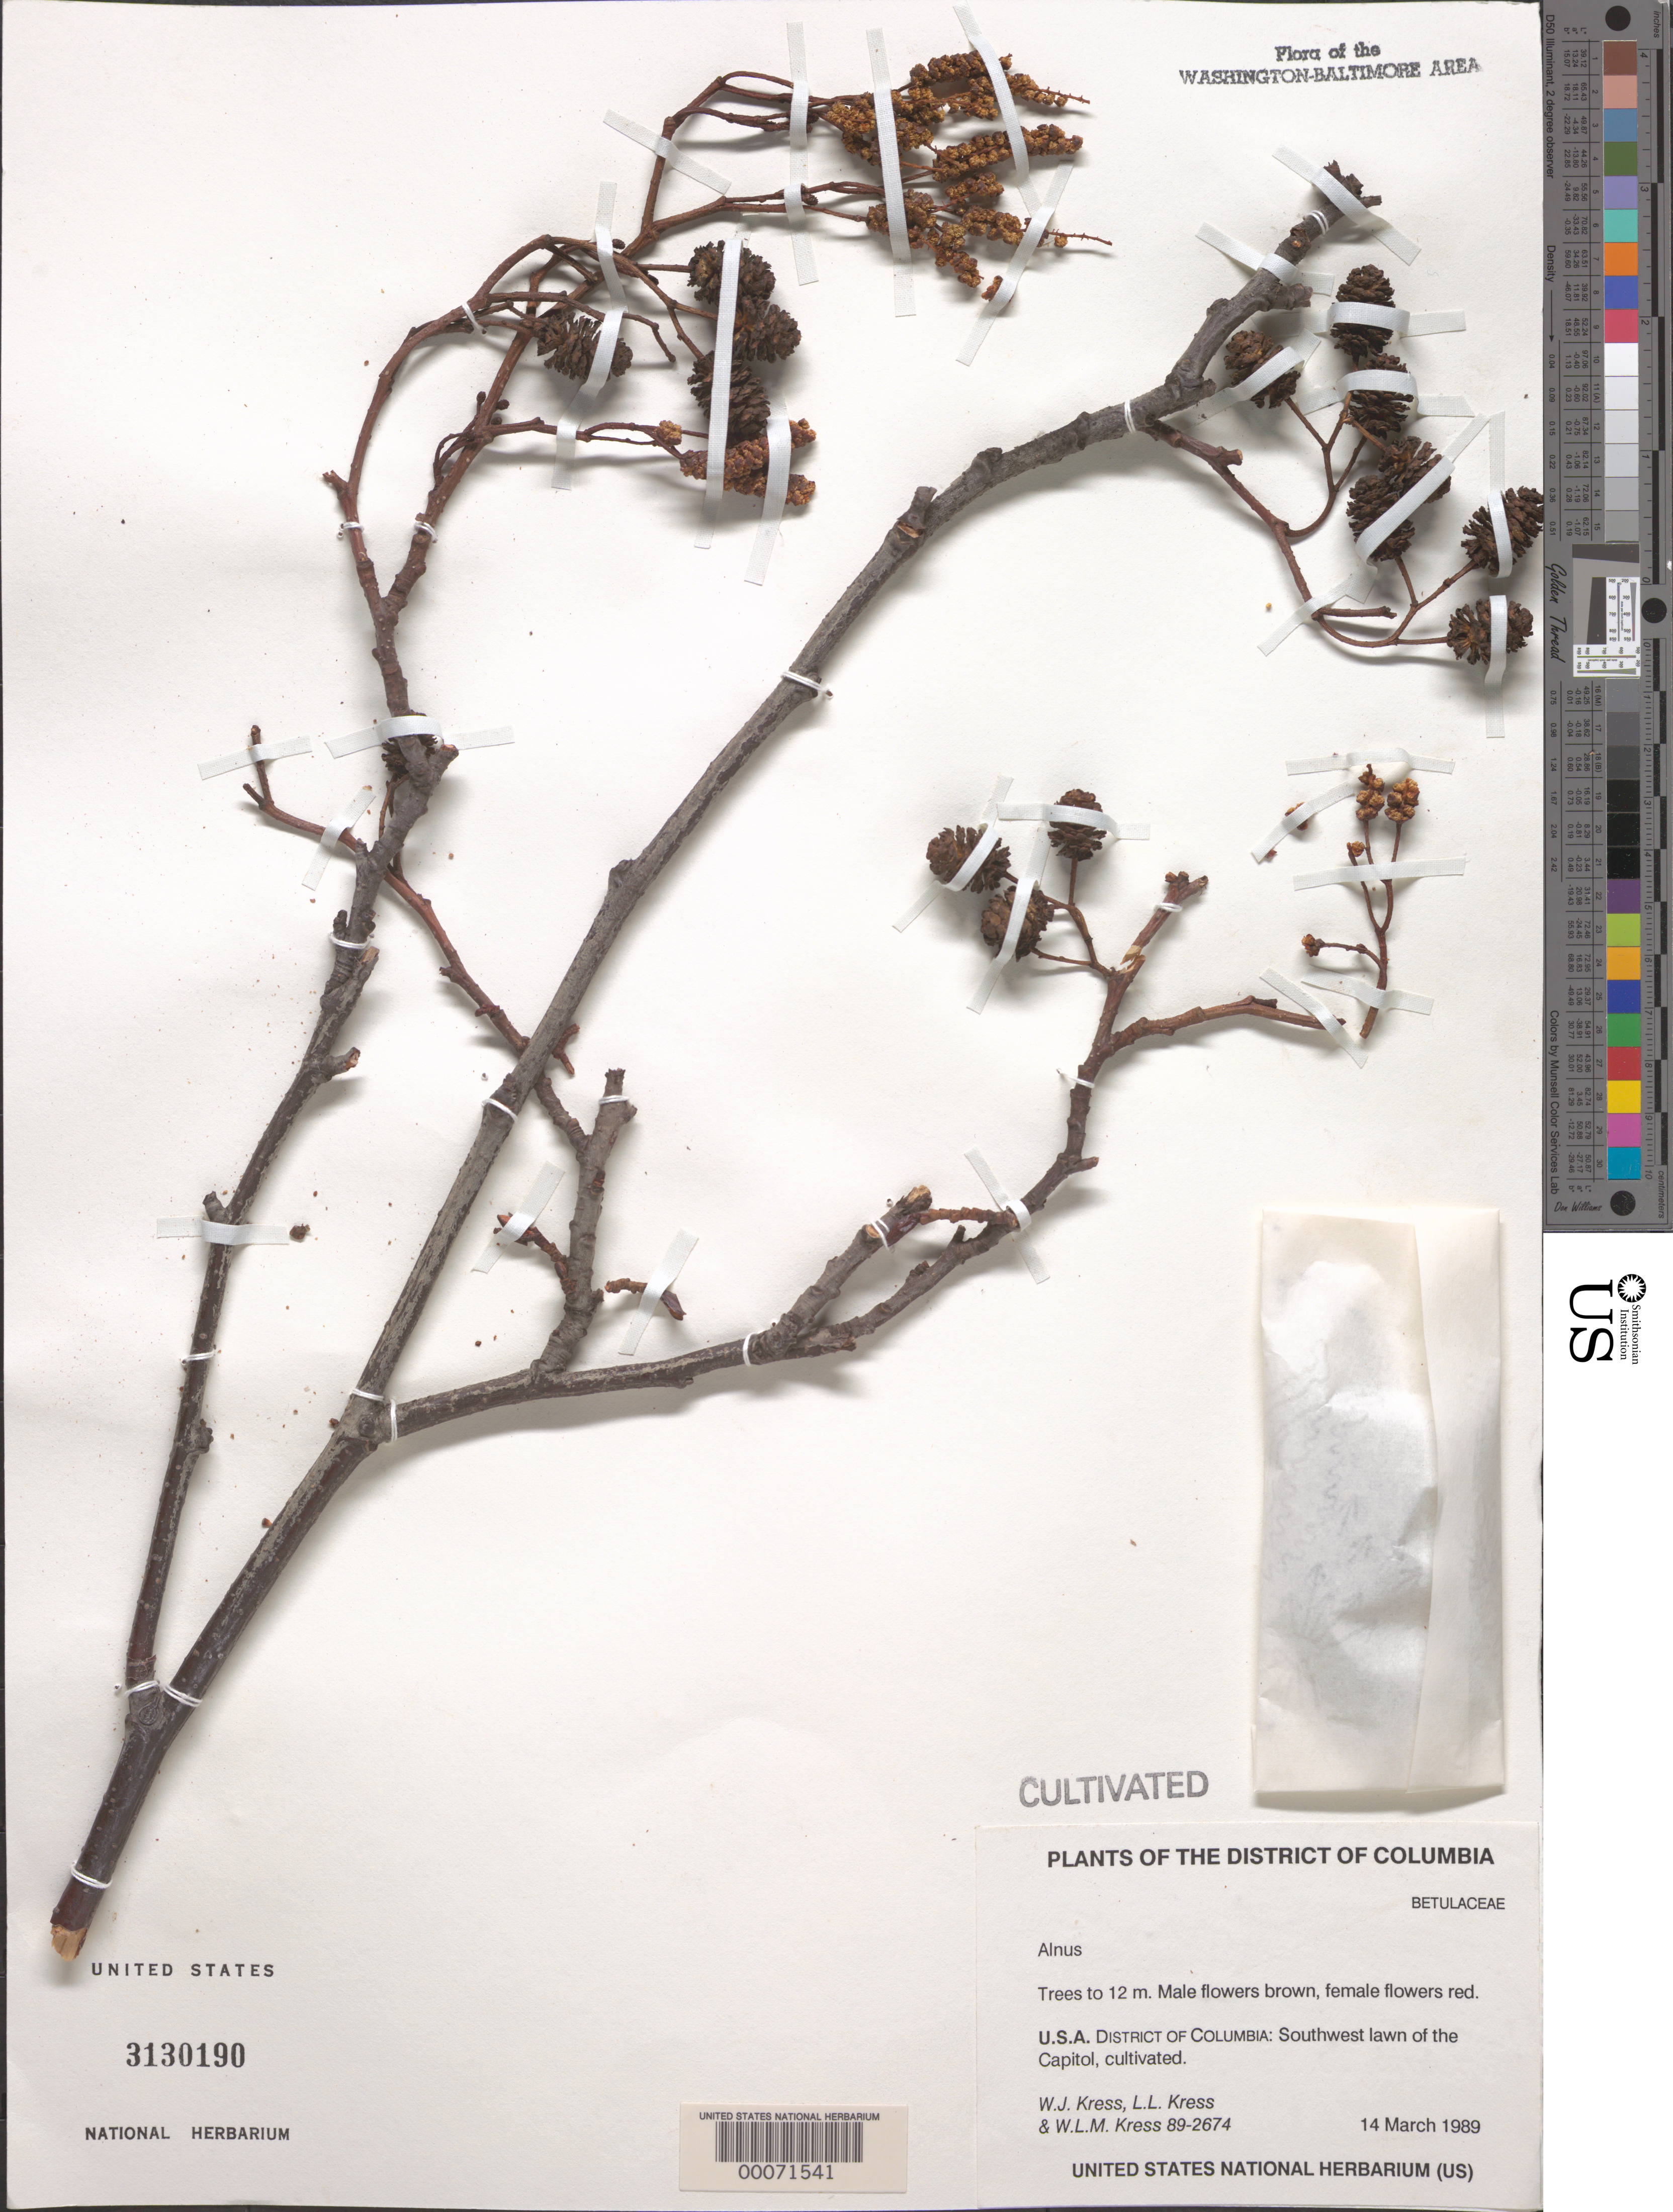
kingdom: Plantae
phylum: Tracheophyta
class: Magnoliopsida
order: Fagales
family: Betulaceae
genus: Alnus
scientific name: Alnus sp.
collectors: W. J. Kress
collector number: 89-2674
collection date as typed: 14 Mar 1989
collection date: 1989-03-14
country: United States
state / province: District of Columbia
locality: southwest lawn of the Capitol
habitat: Cultivated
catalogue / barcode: US 3130190